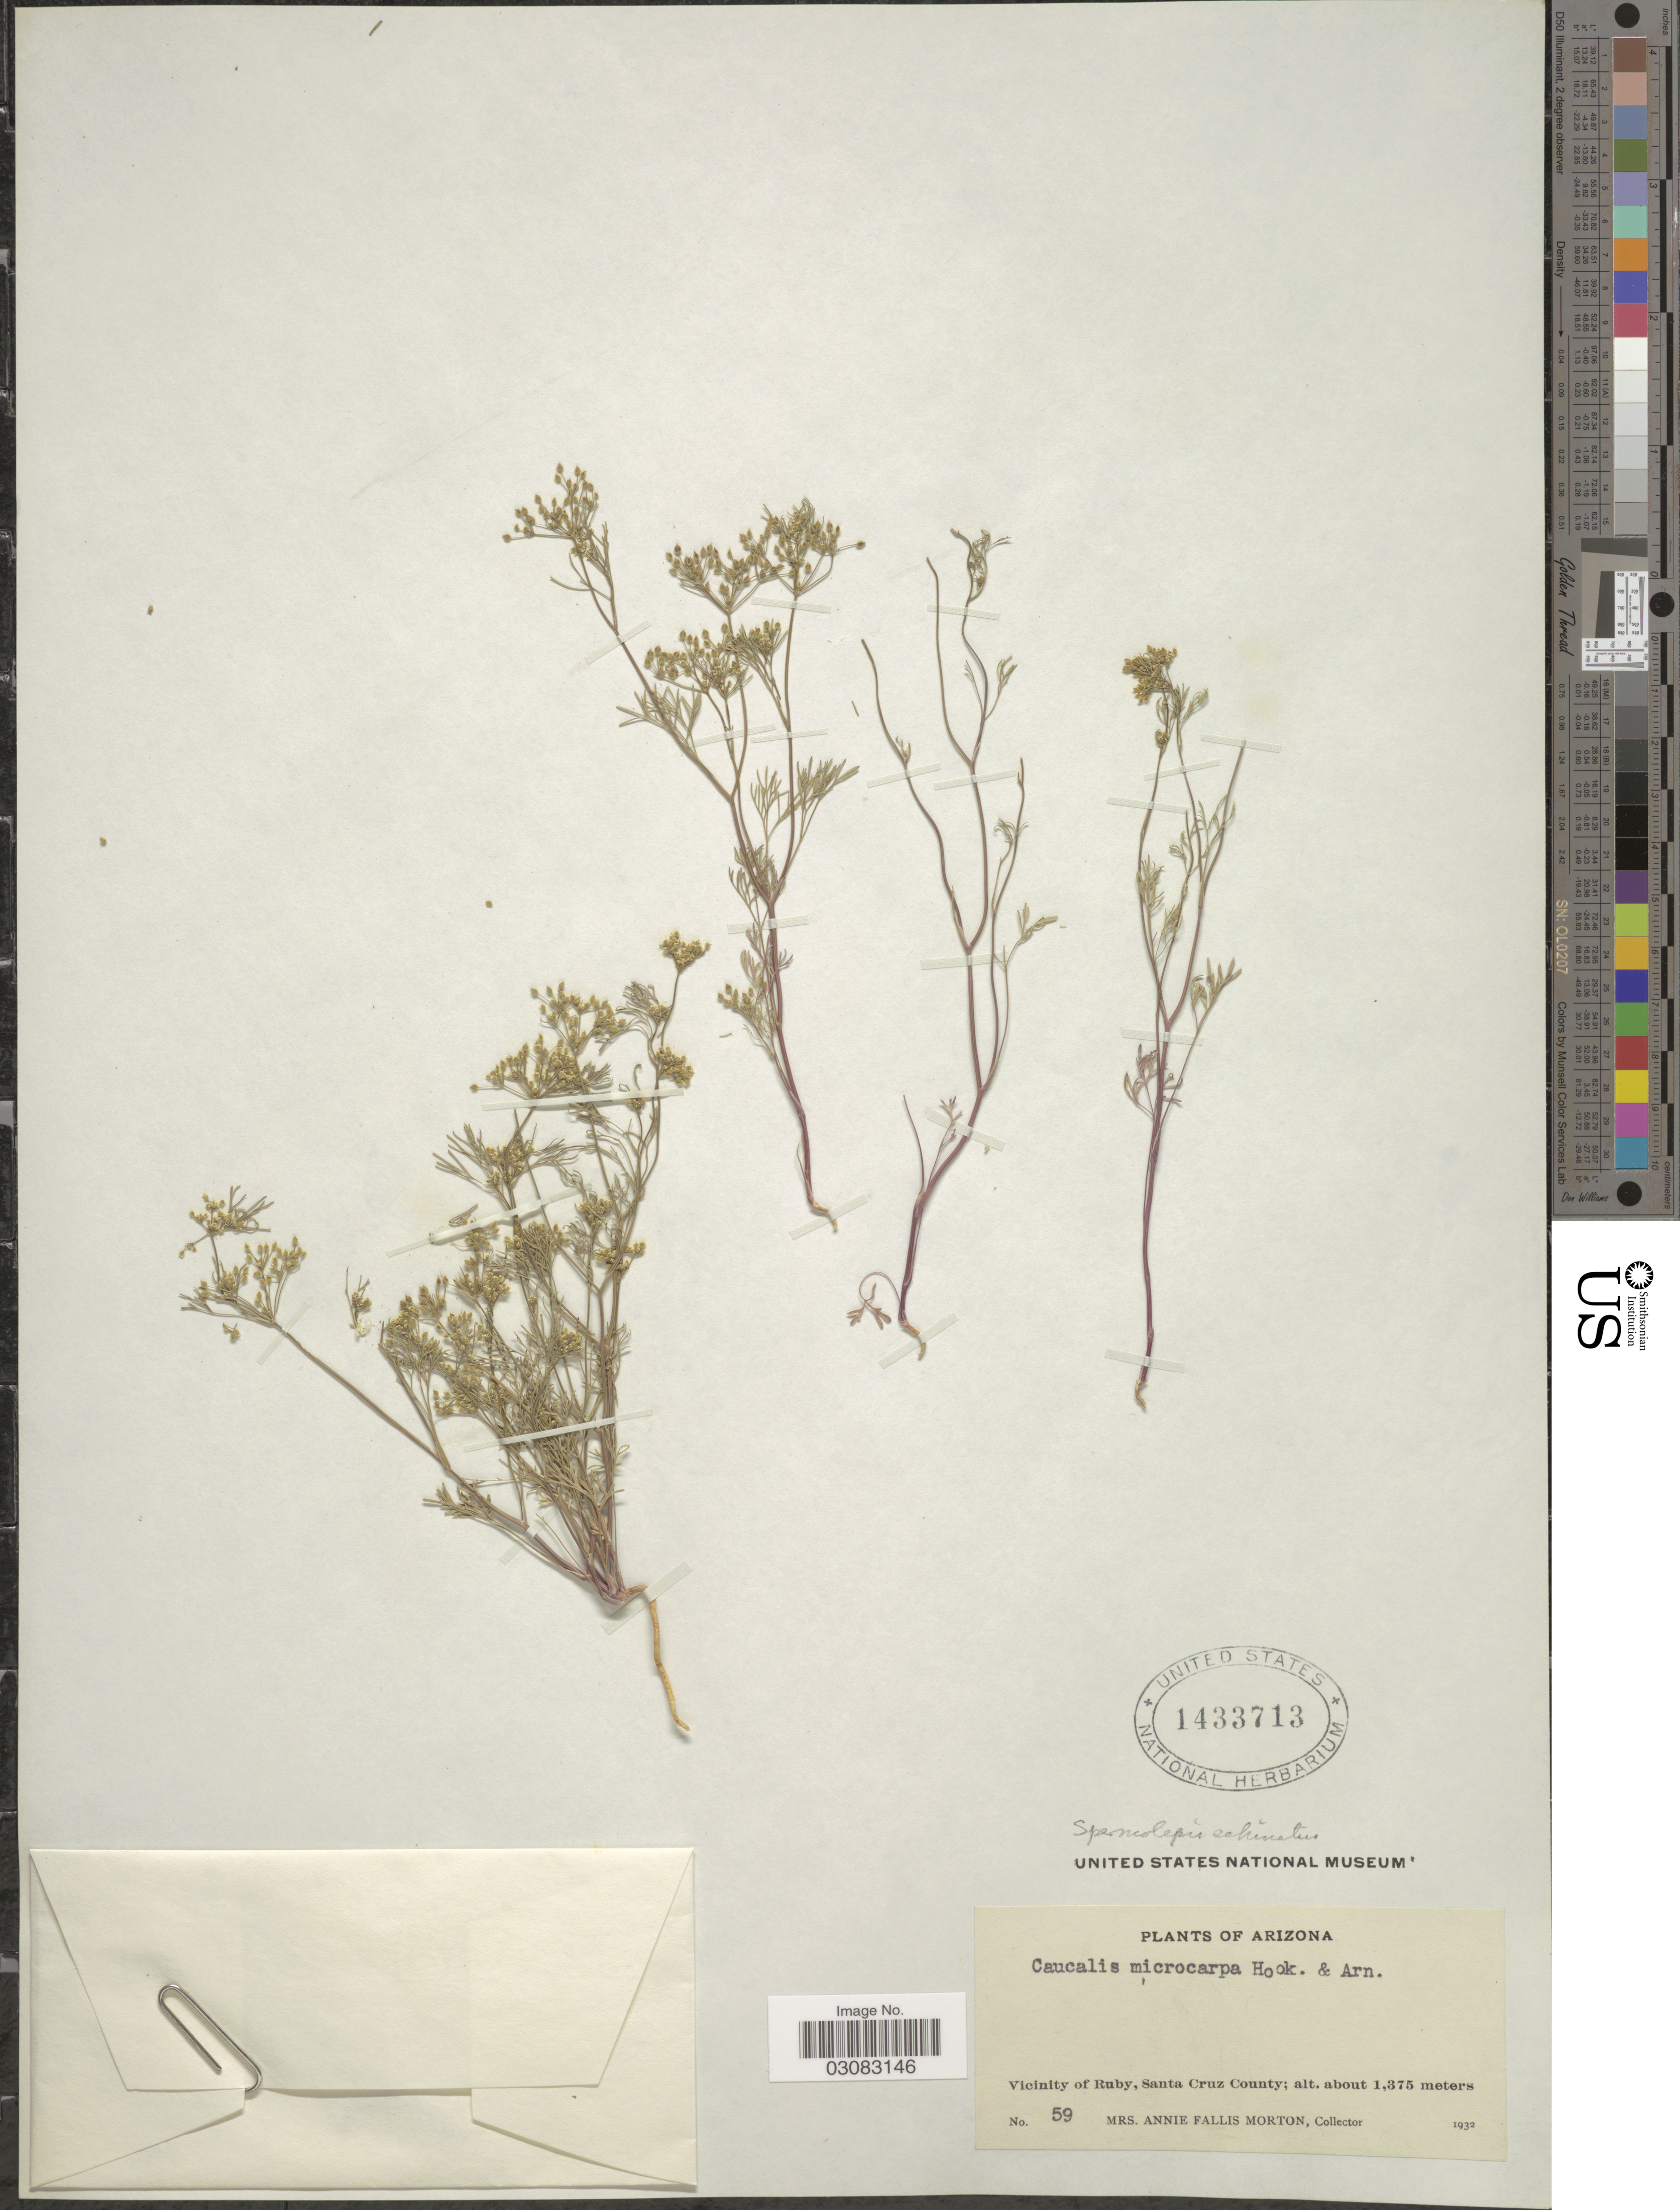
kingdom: Plantae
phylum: Tracheophyta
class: Magnoliopsida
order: Apiales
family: Apiaceae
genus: Spermolepis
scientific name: Spermolepis echinata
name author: (Nutt. ex DC.) A. Heller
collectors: A. F. Morton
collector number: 59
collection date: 1932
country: United States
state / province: Arizona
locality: Vicinity of Ruby, Santa Cruz County.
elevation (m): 1375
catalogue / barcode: US 1433713